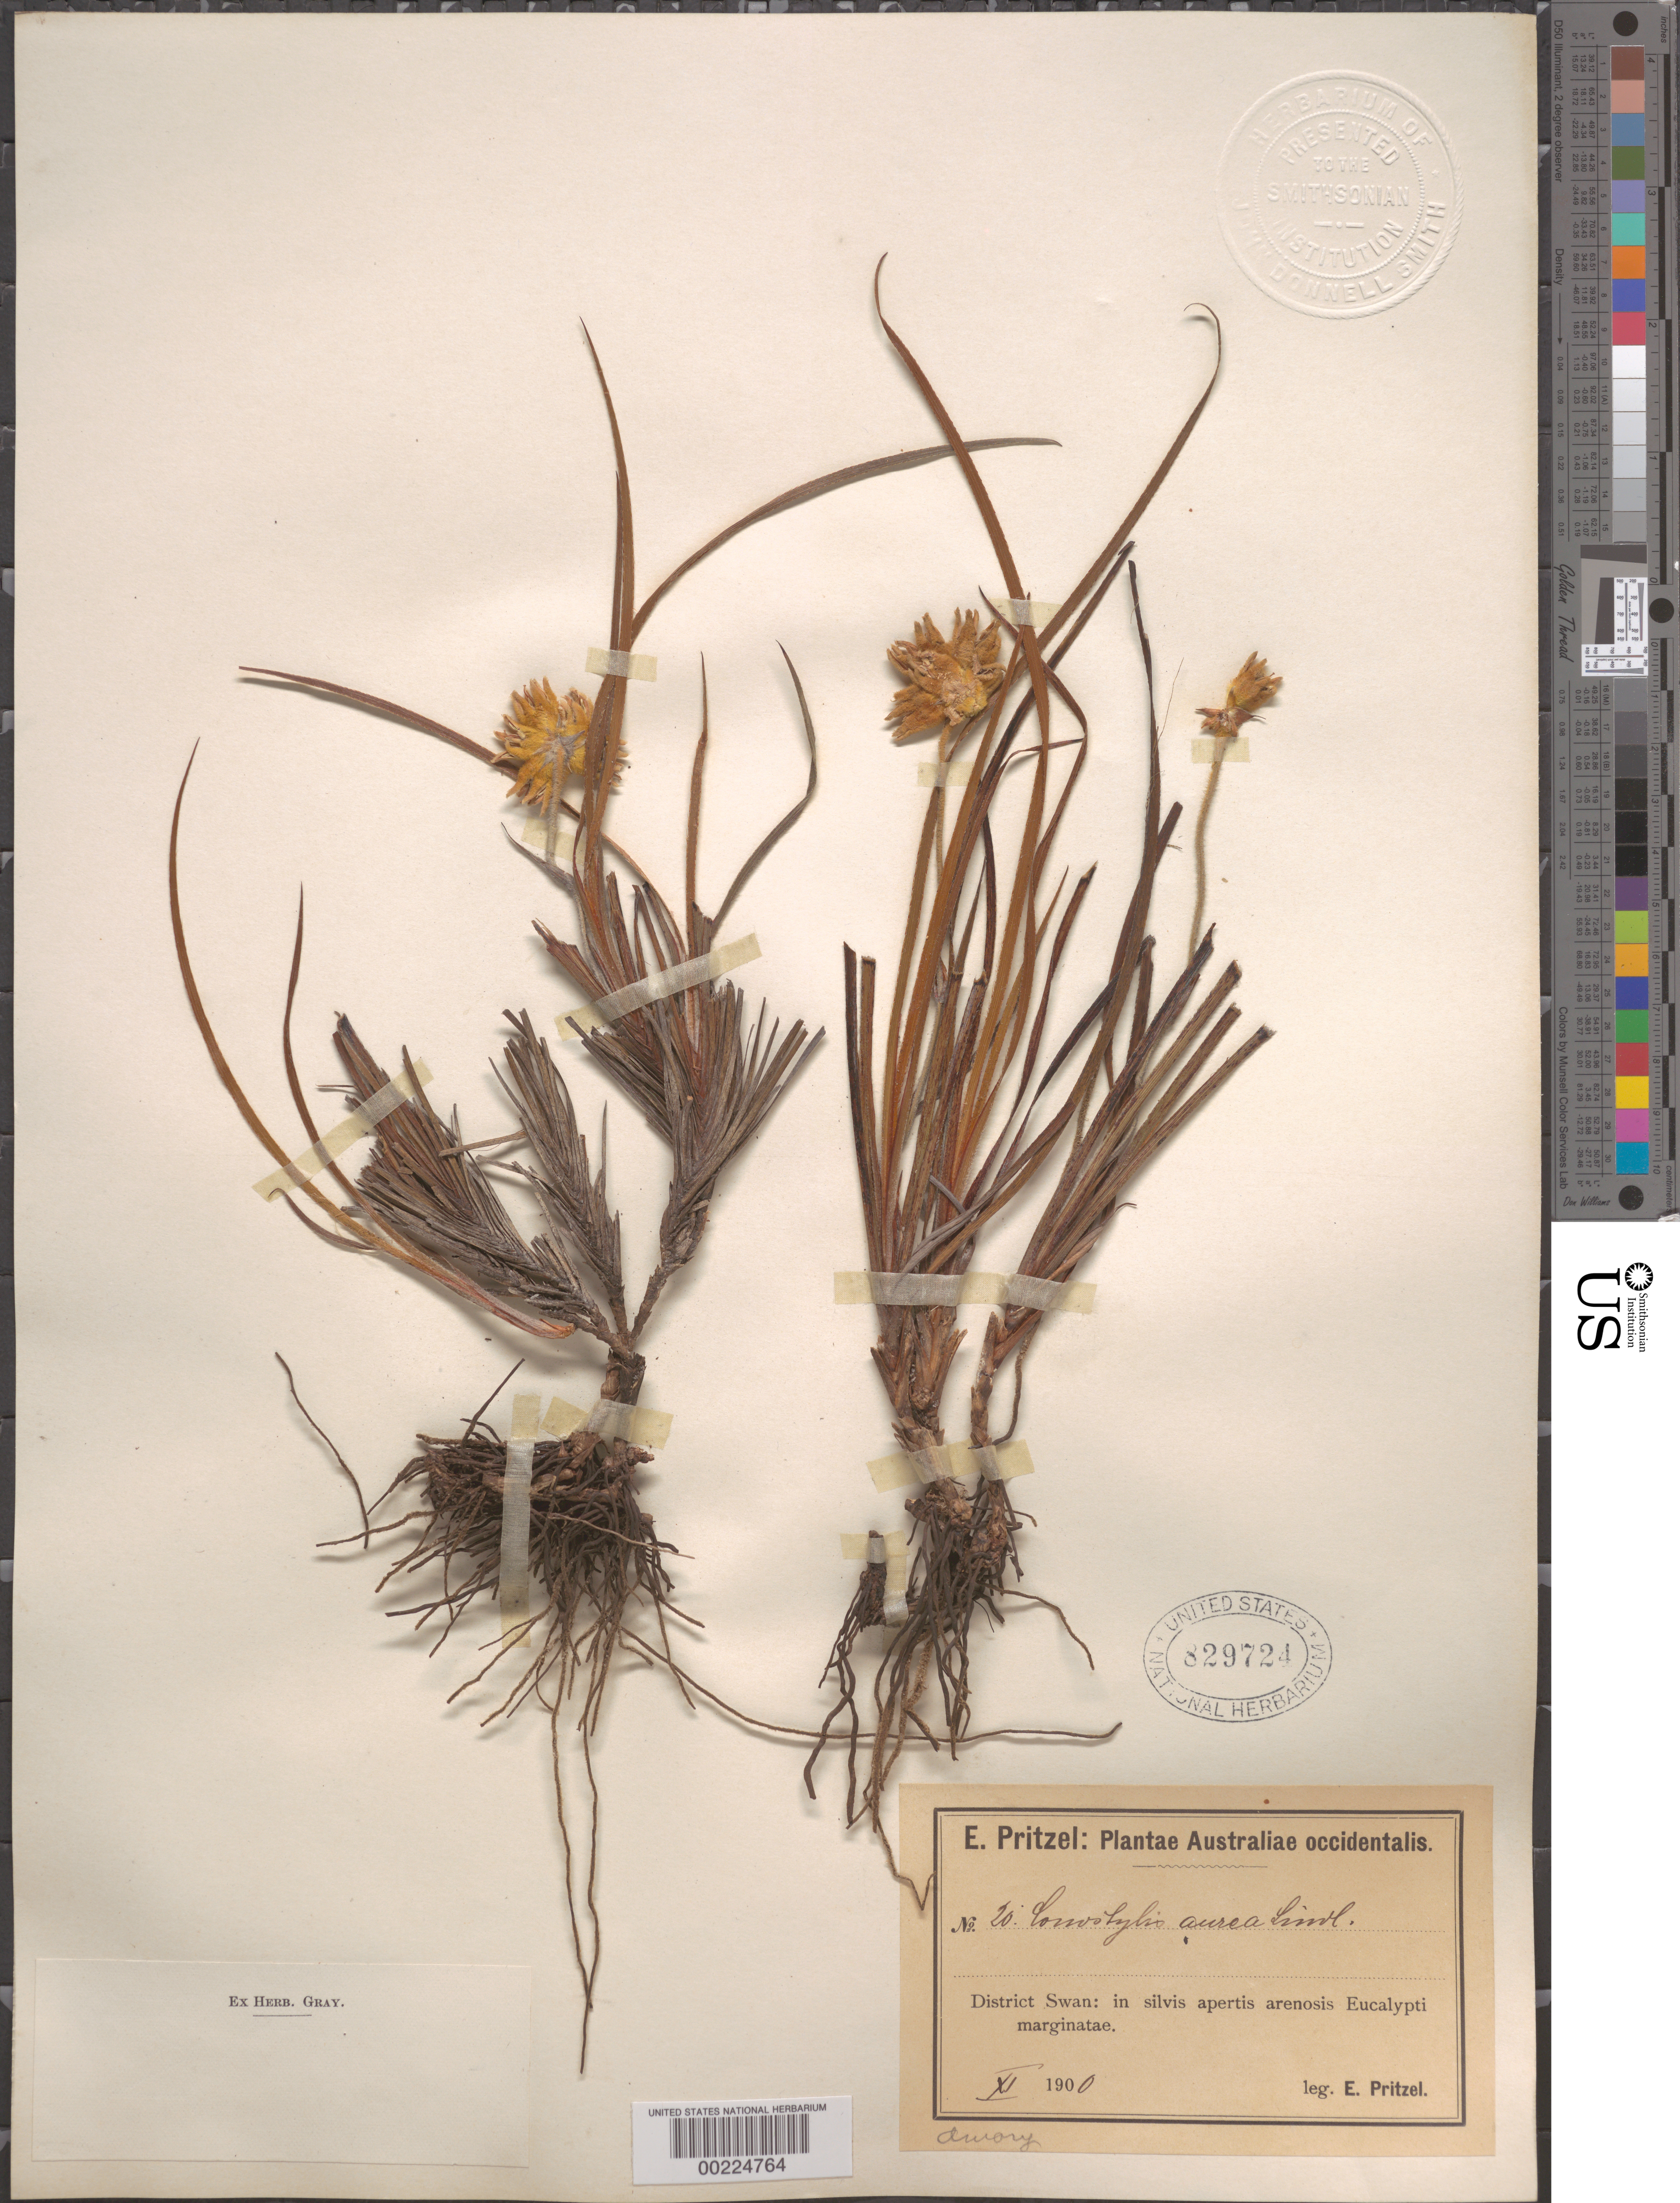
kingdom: Plantae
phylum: Tracheophyta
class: Liliopsida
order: Commelinales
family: Haemodoraceae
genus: Conostylis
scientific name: Conostylis aurea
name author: Lindl.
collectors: E. G. Pritzel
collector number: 20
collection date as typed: Nov 1900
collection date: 1900-11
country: Australia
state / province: Western Australia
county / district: Swan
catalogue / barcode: US 829724